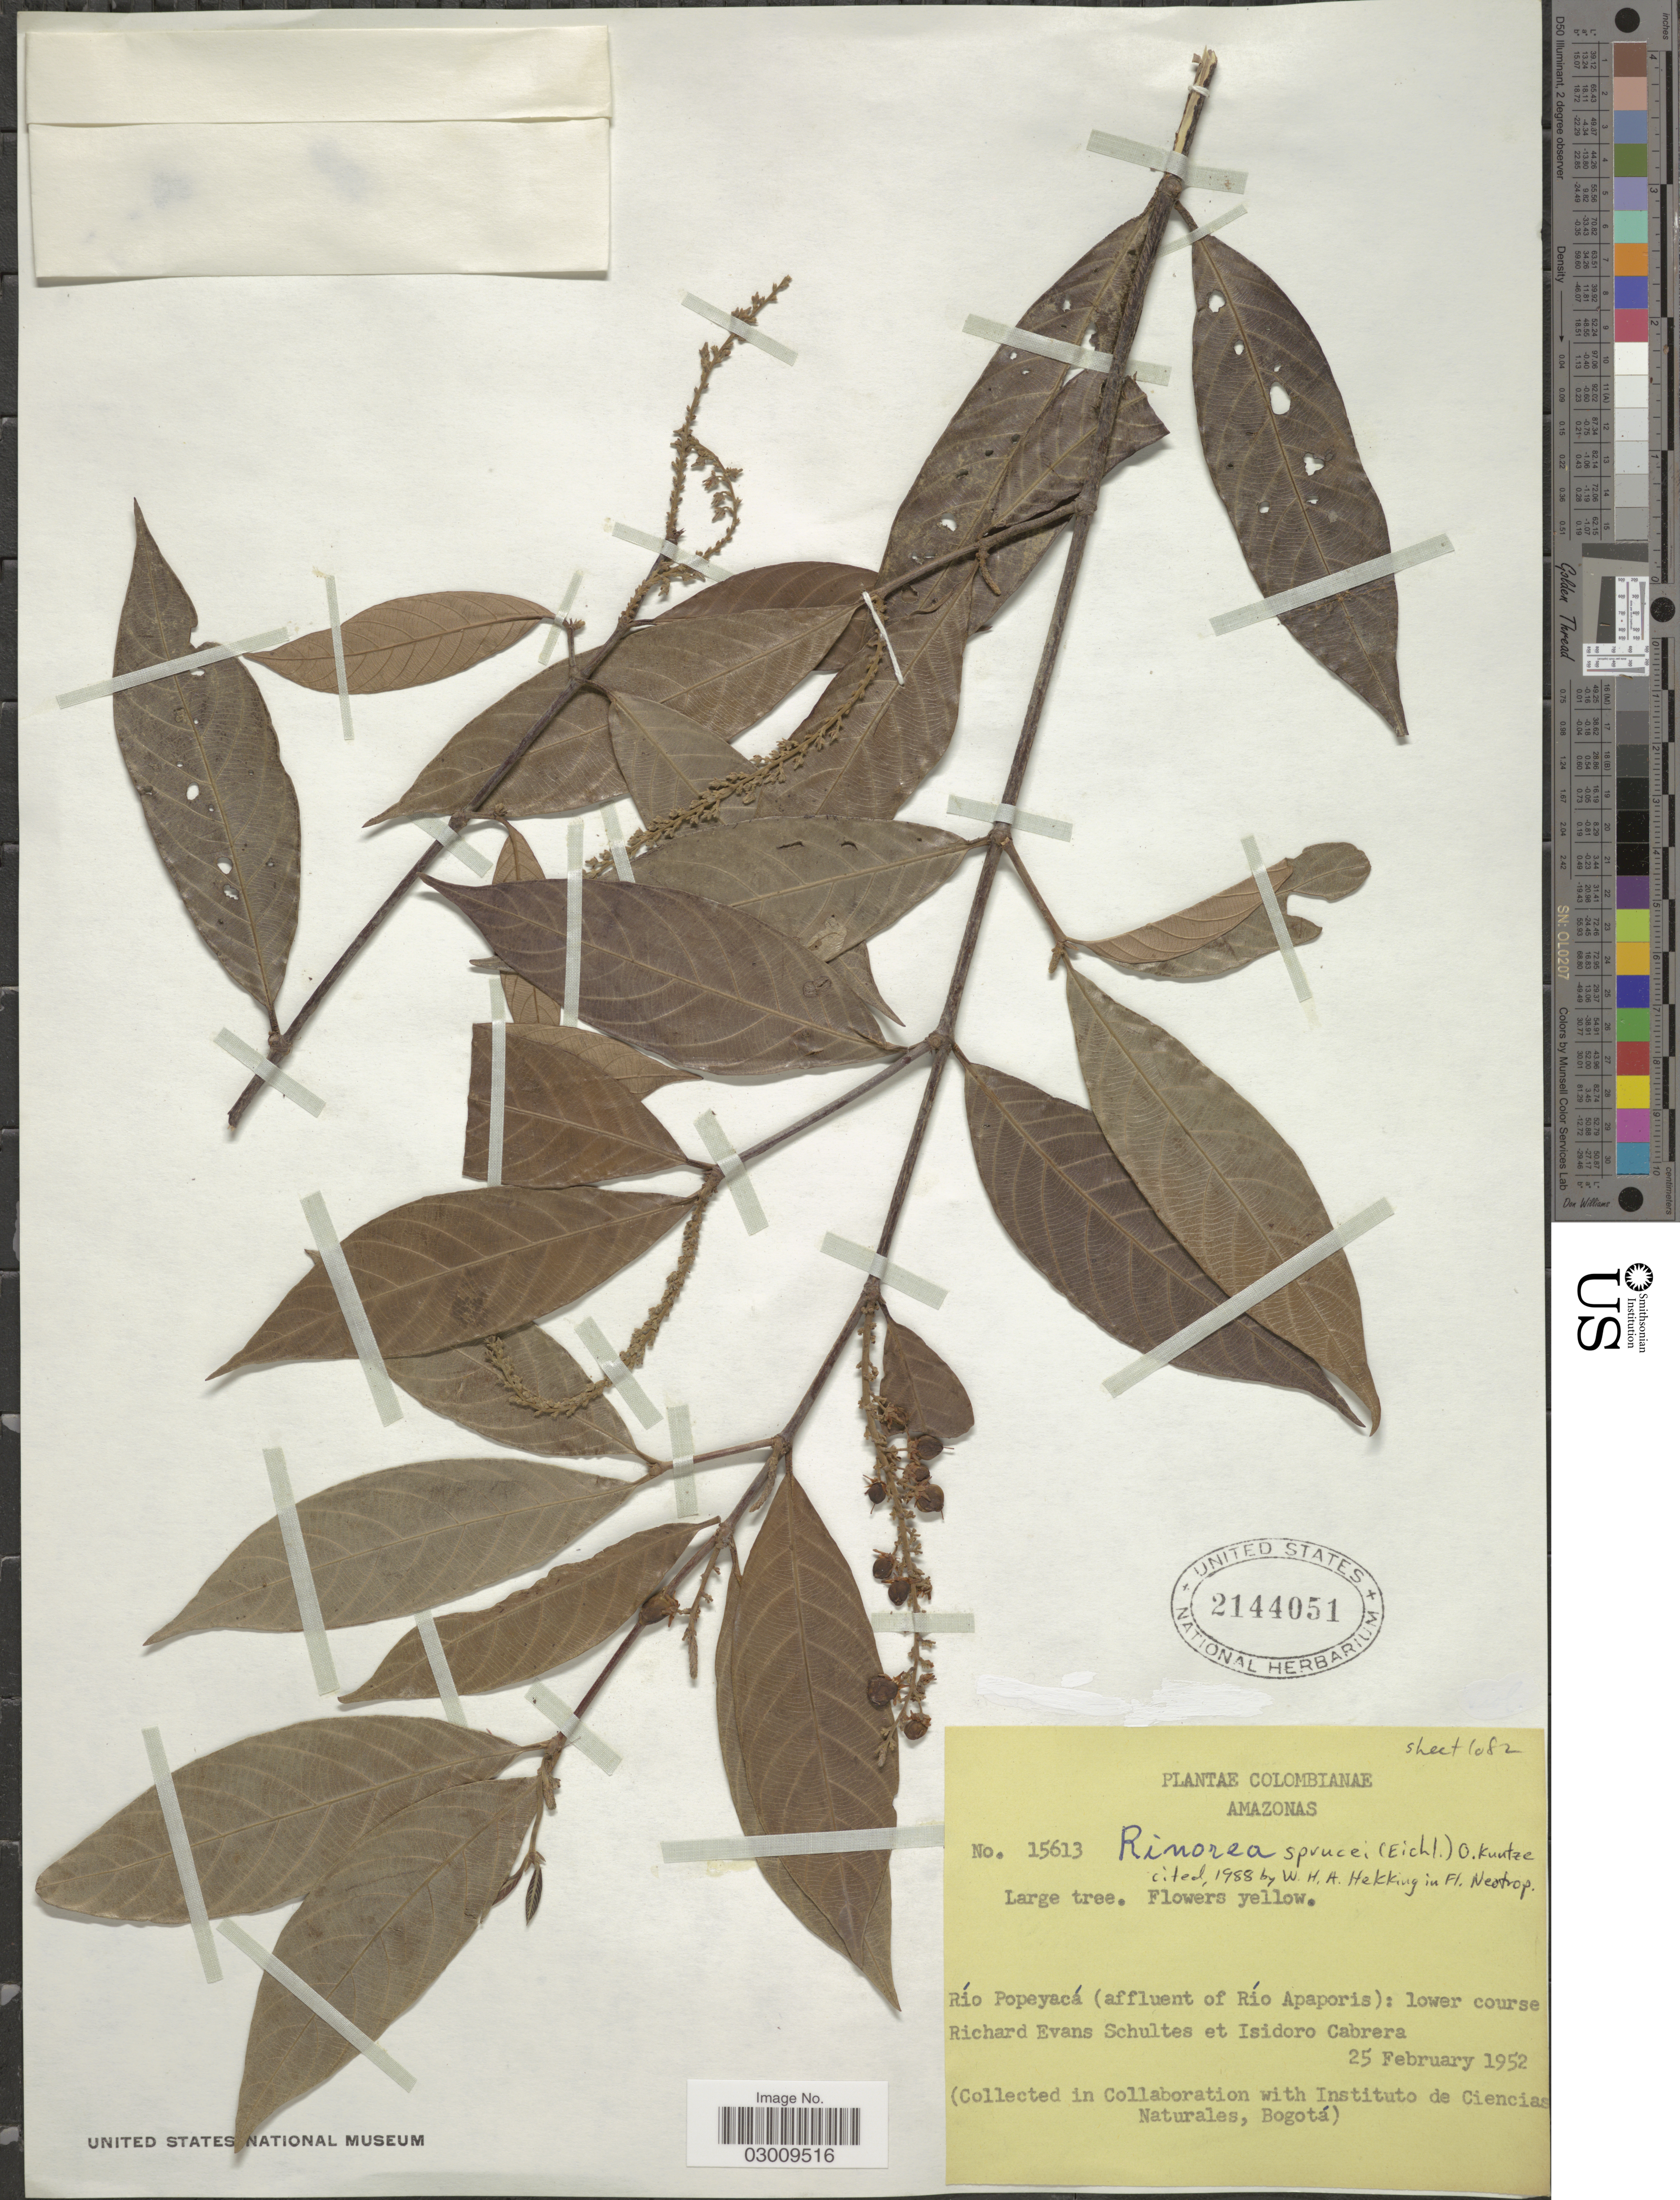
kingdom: Plantae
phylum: Tracheophyta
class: Magnoliopsida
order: Malpighiales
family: Violaceae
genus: Rinorea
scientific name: Rinorea sprucei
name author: (Eichler) Kuntze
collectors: R. E. Schultes & I. Cabrera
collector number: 15613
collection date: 1952-02-25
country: Colombia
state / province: Amazônas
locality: Río Popayacá (affluent of Río Apaporis): lower course.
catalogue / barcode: US 2144051